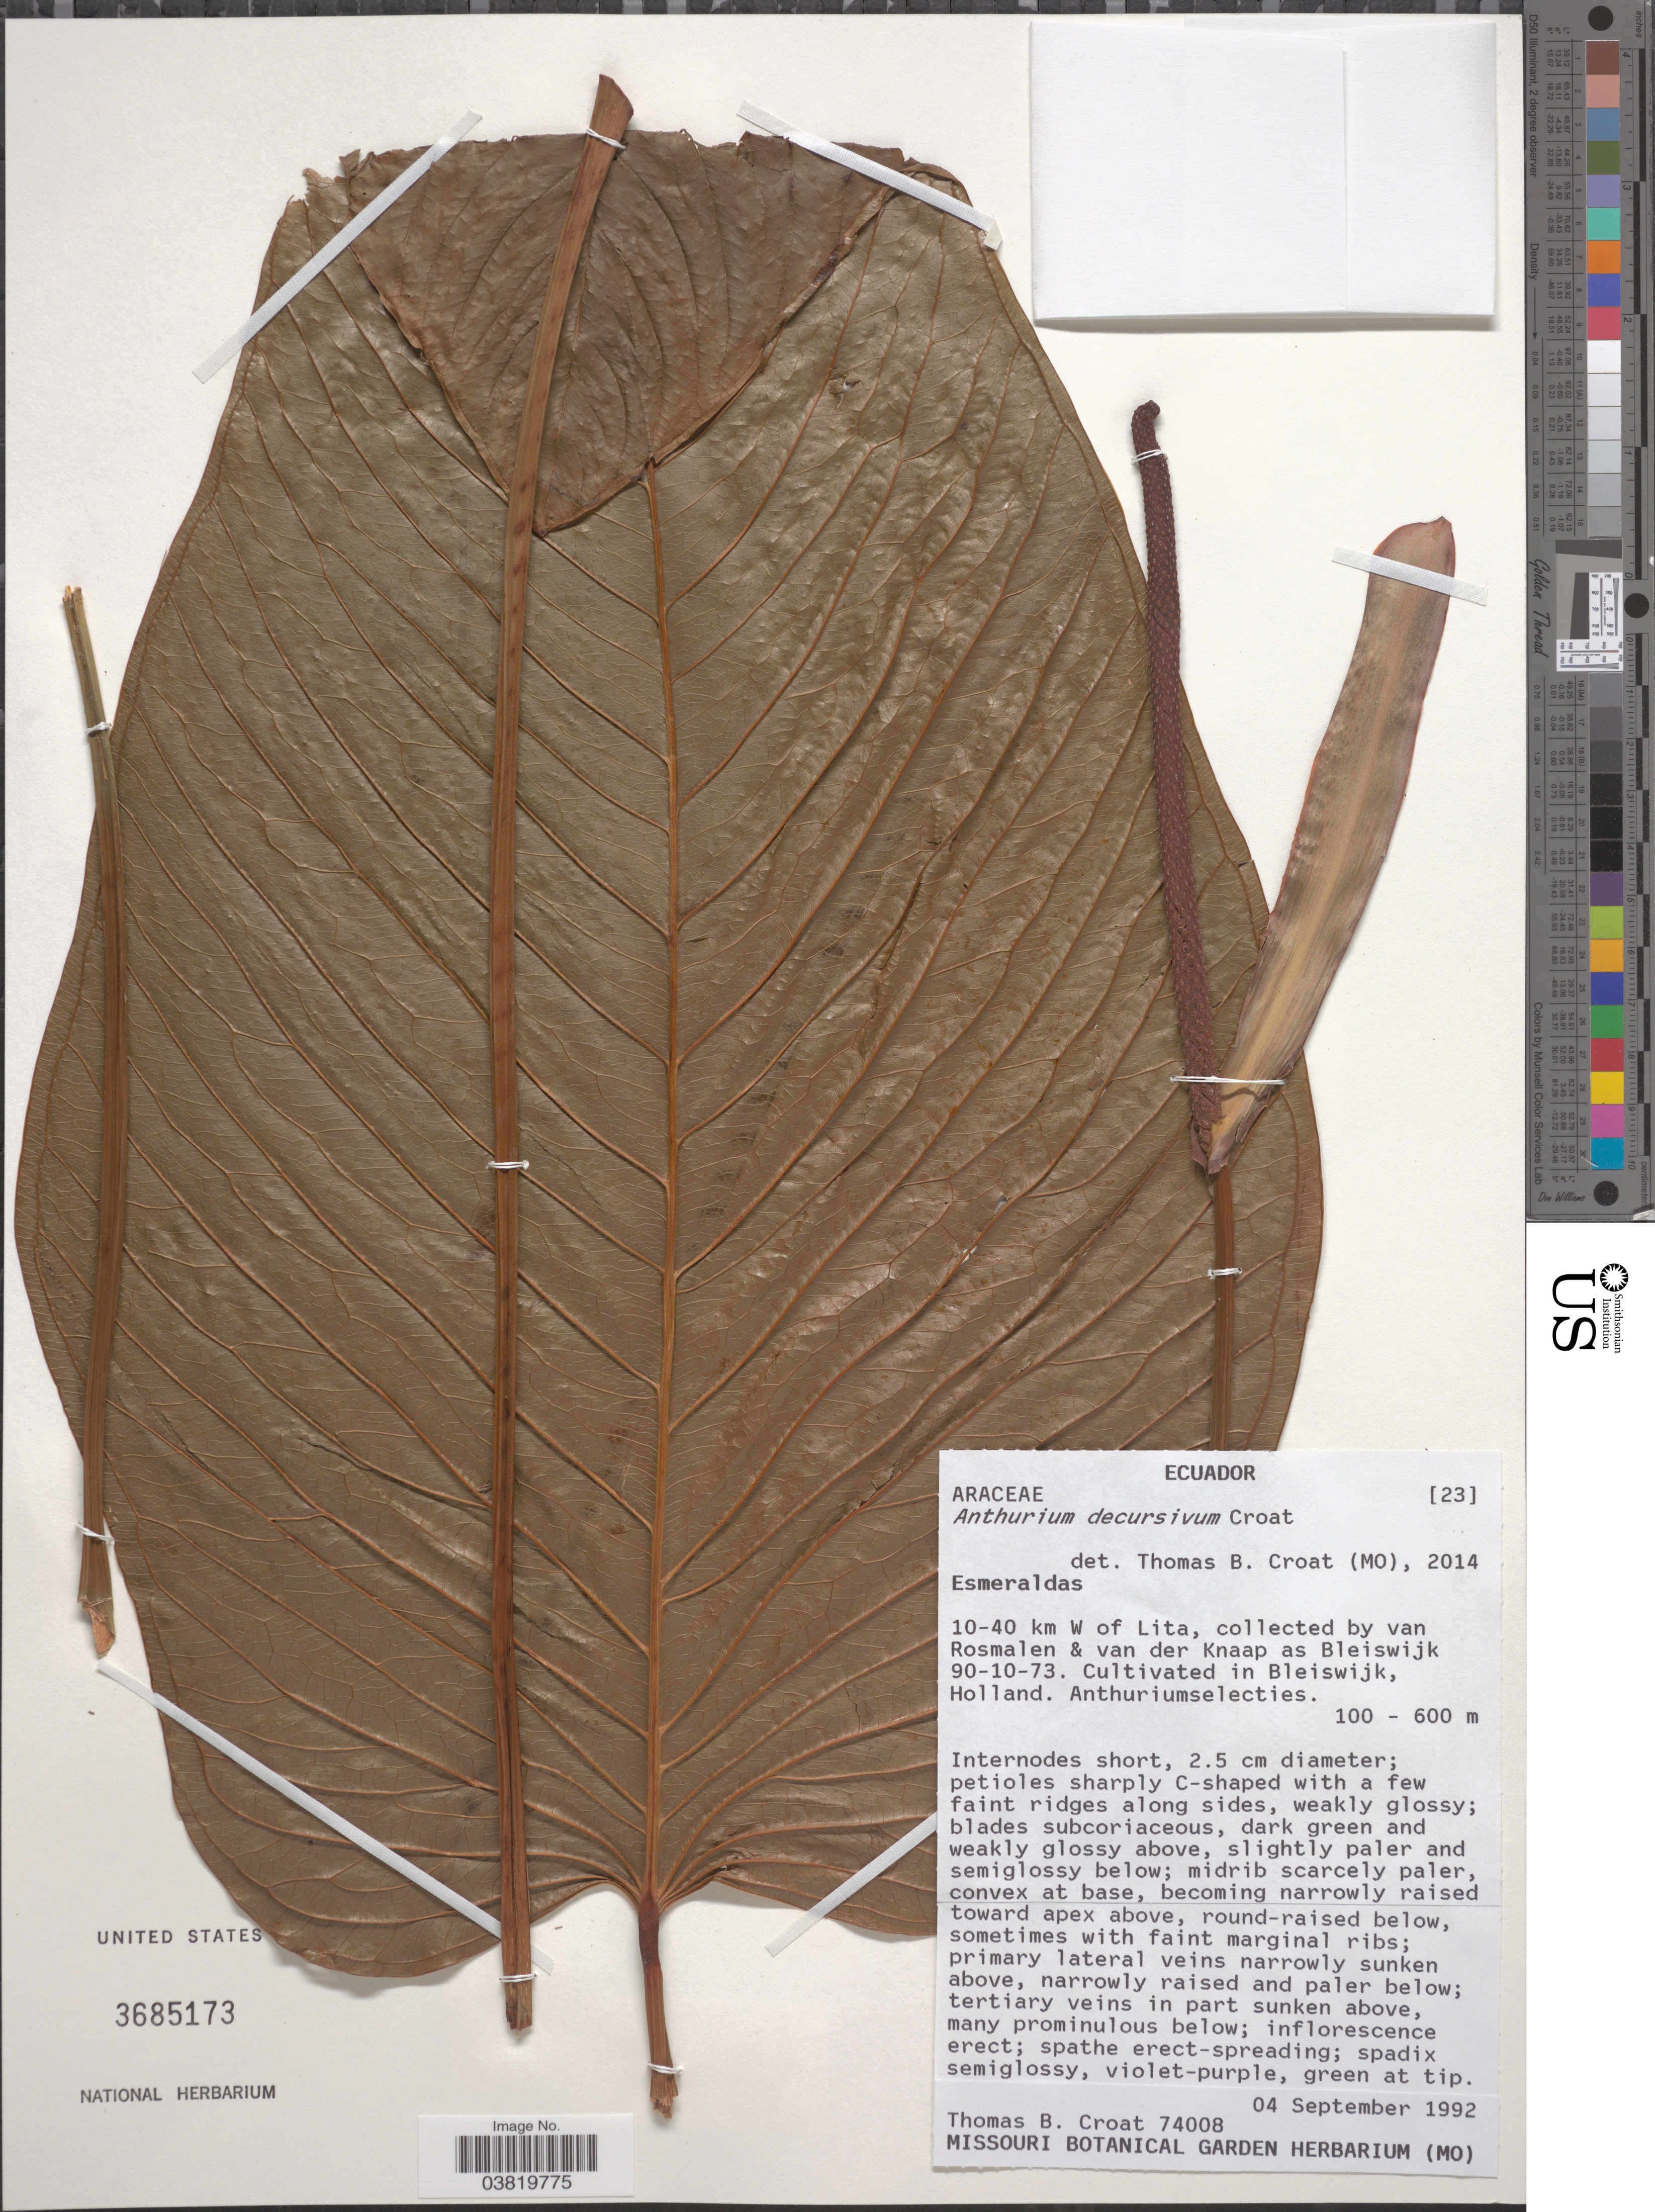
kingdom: Plantae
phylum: Tracheophyta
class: Liliopsida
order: Alismatales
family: Araceae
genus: Anthurium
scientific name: Anthurium decursivum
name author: Croat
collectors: T. B. Croat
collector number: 74008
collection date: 1992-09-04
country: Netherlands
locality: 10-40 km W of Lita, In Bleiswijk, Holland.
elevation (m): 100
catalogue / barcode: US 3685173